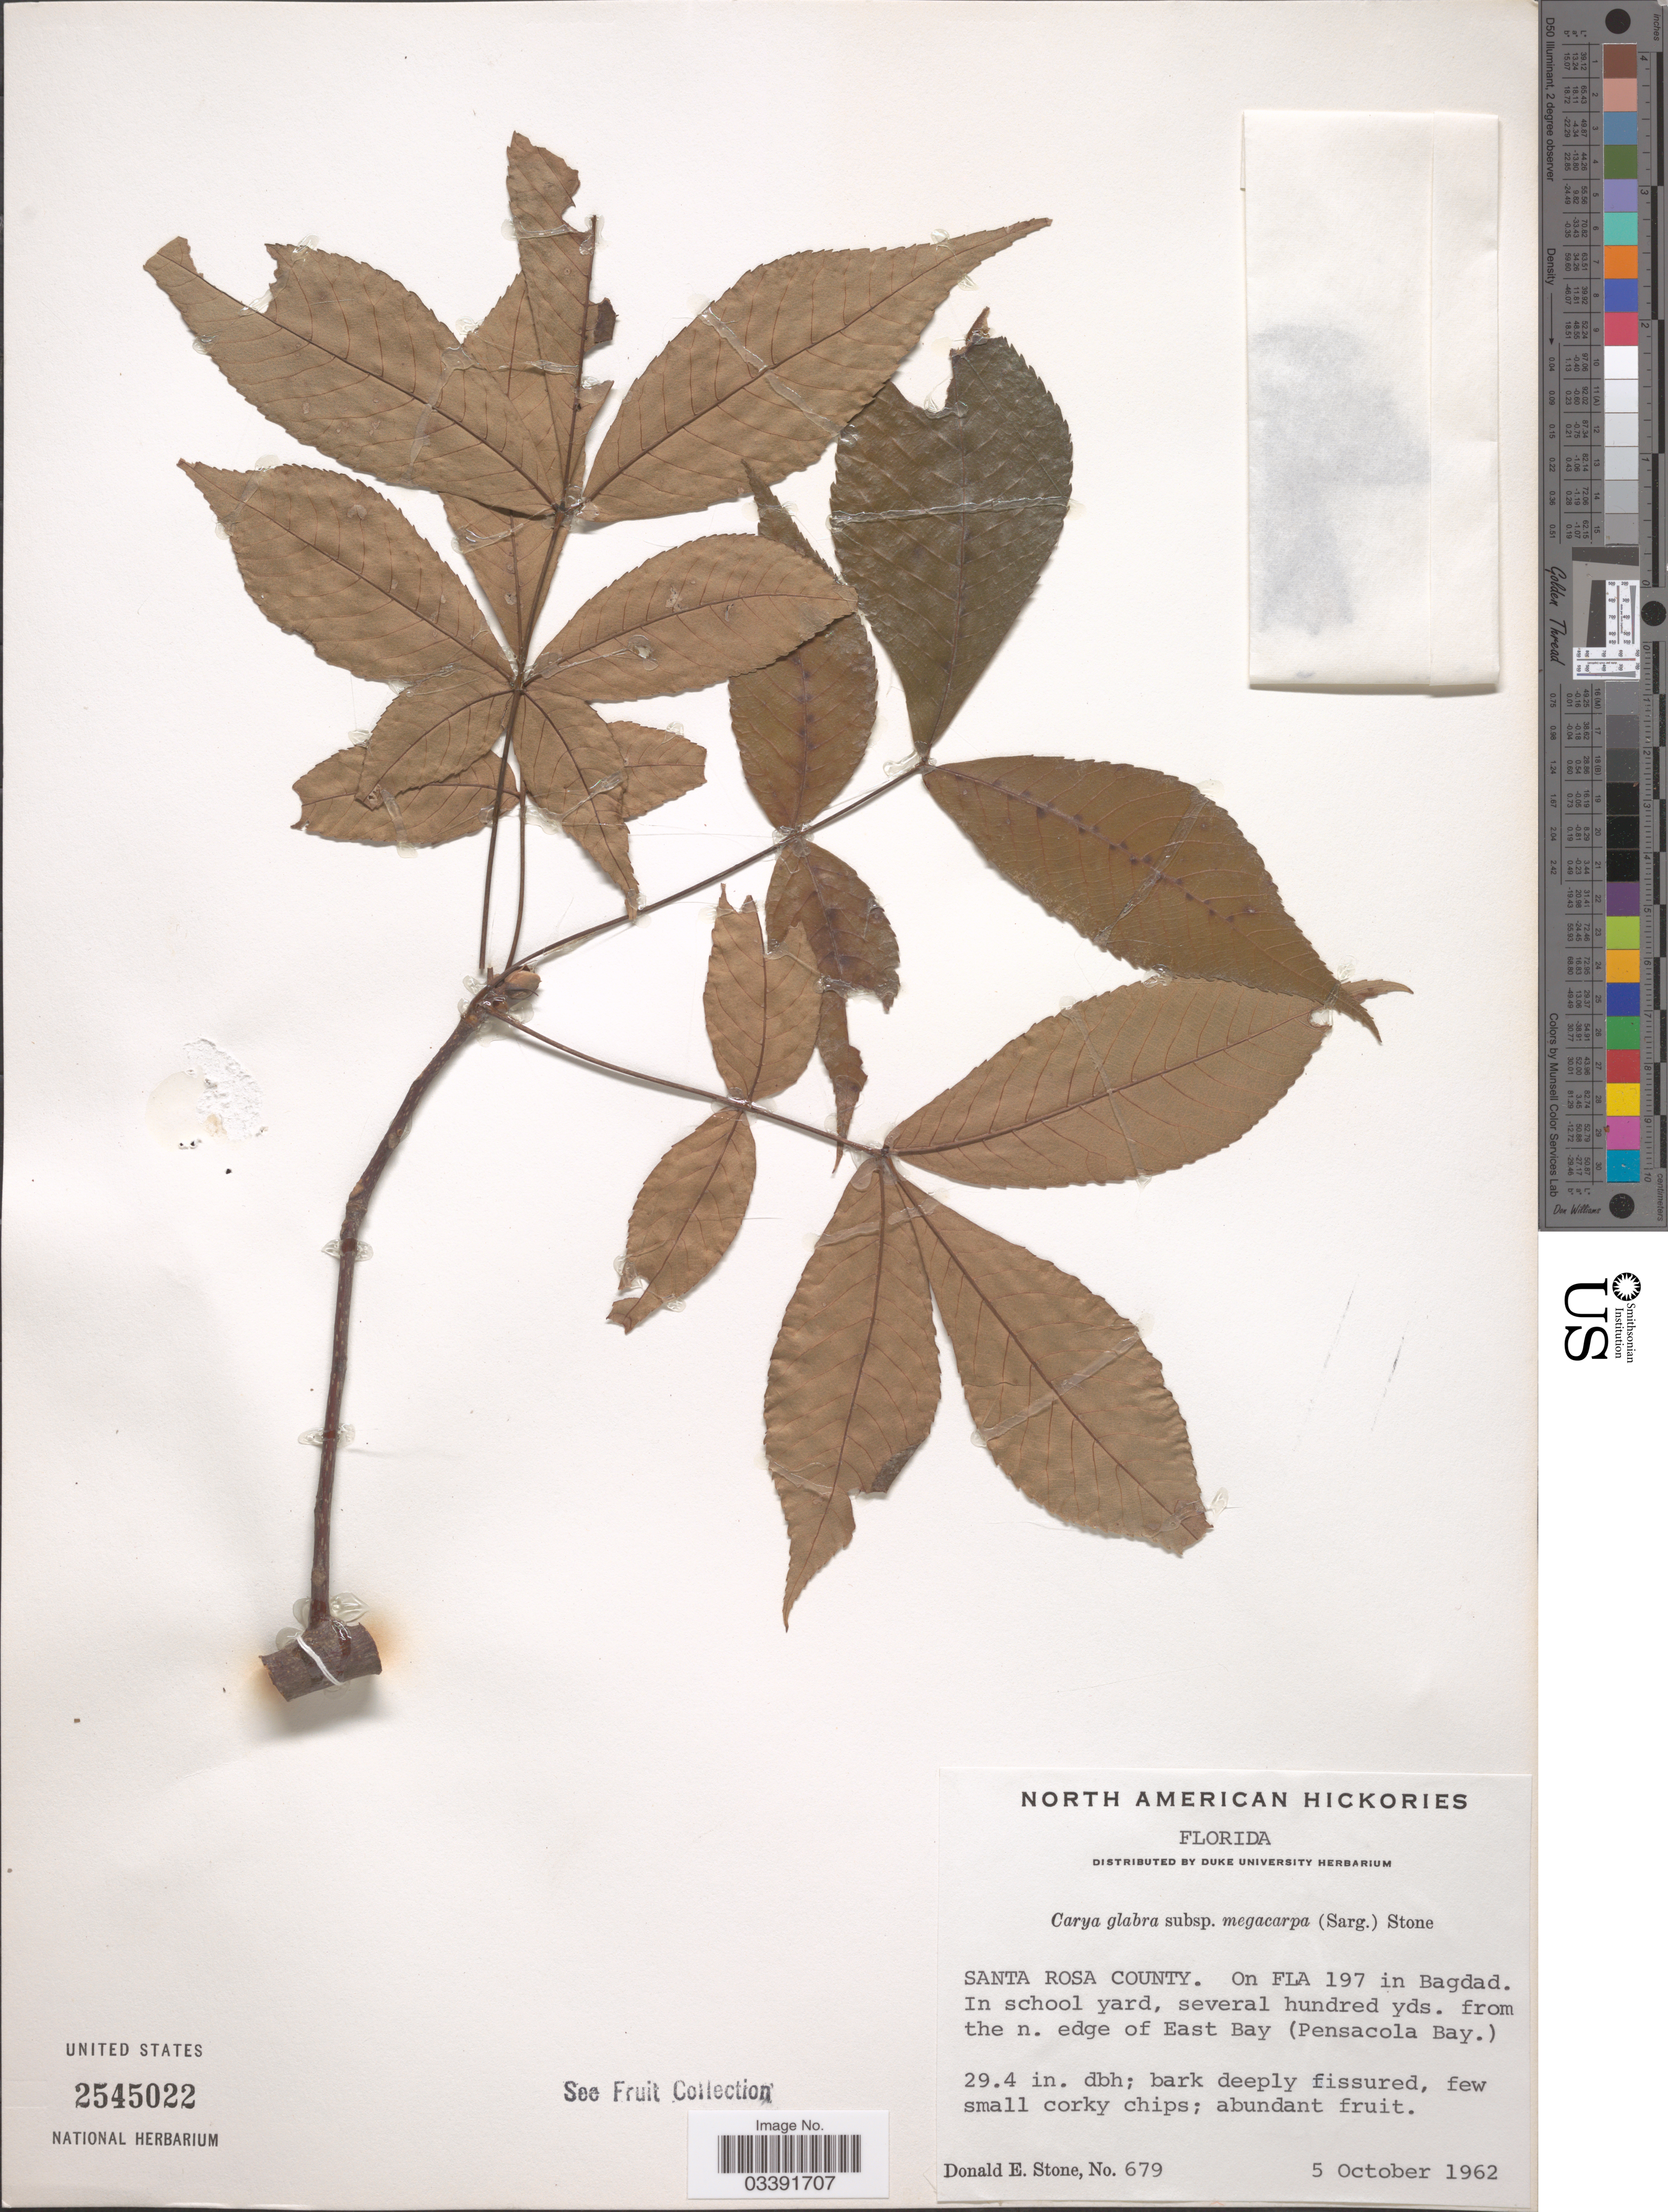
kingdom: Plantae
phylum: Tracheophyta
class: Magnoliopsida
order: Fagales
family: Juglandaceae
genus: Carya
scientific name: Carya glabra var. megacarpa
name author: (Sarg.) Sarg.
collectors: D. Stone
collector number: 679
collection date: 1962-10-05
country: United States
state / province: Florida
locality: Santa Rosa County. On FLA 197 in Bagdad. In school yard, several hundred yds. from the n. edge of East Bay (Pensacola Bay).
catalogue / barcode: US 2545022